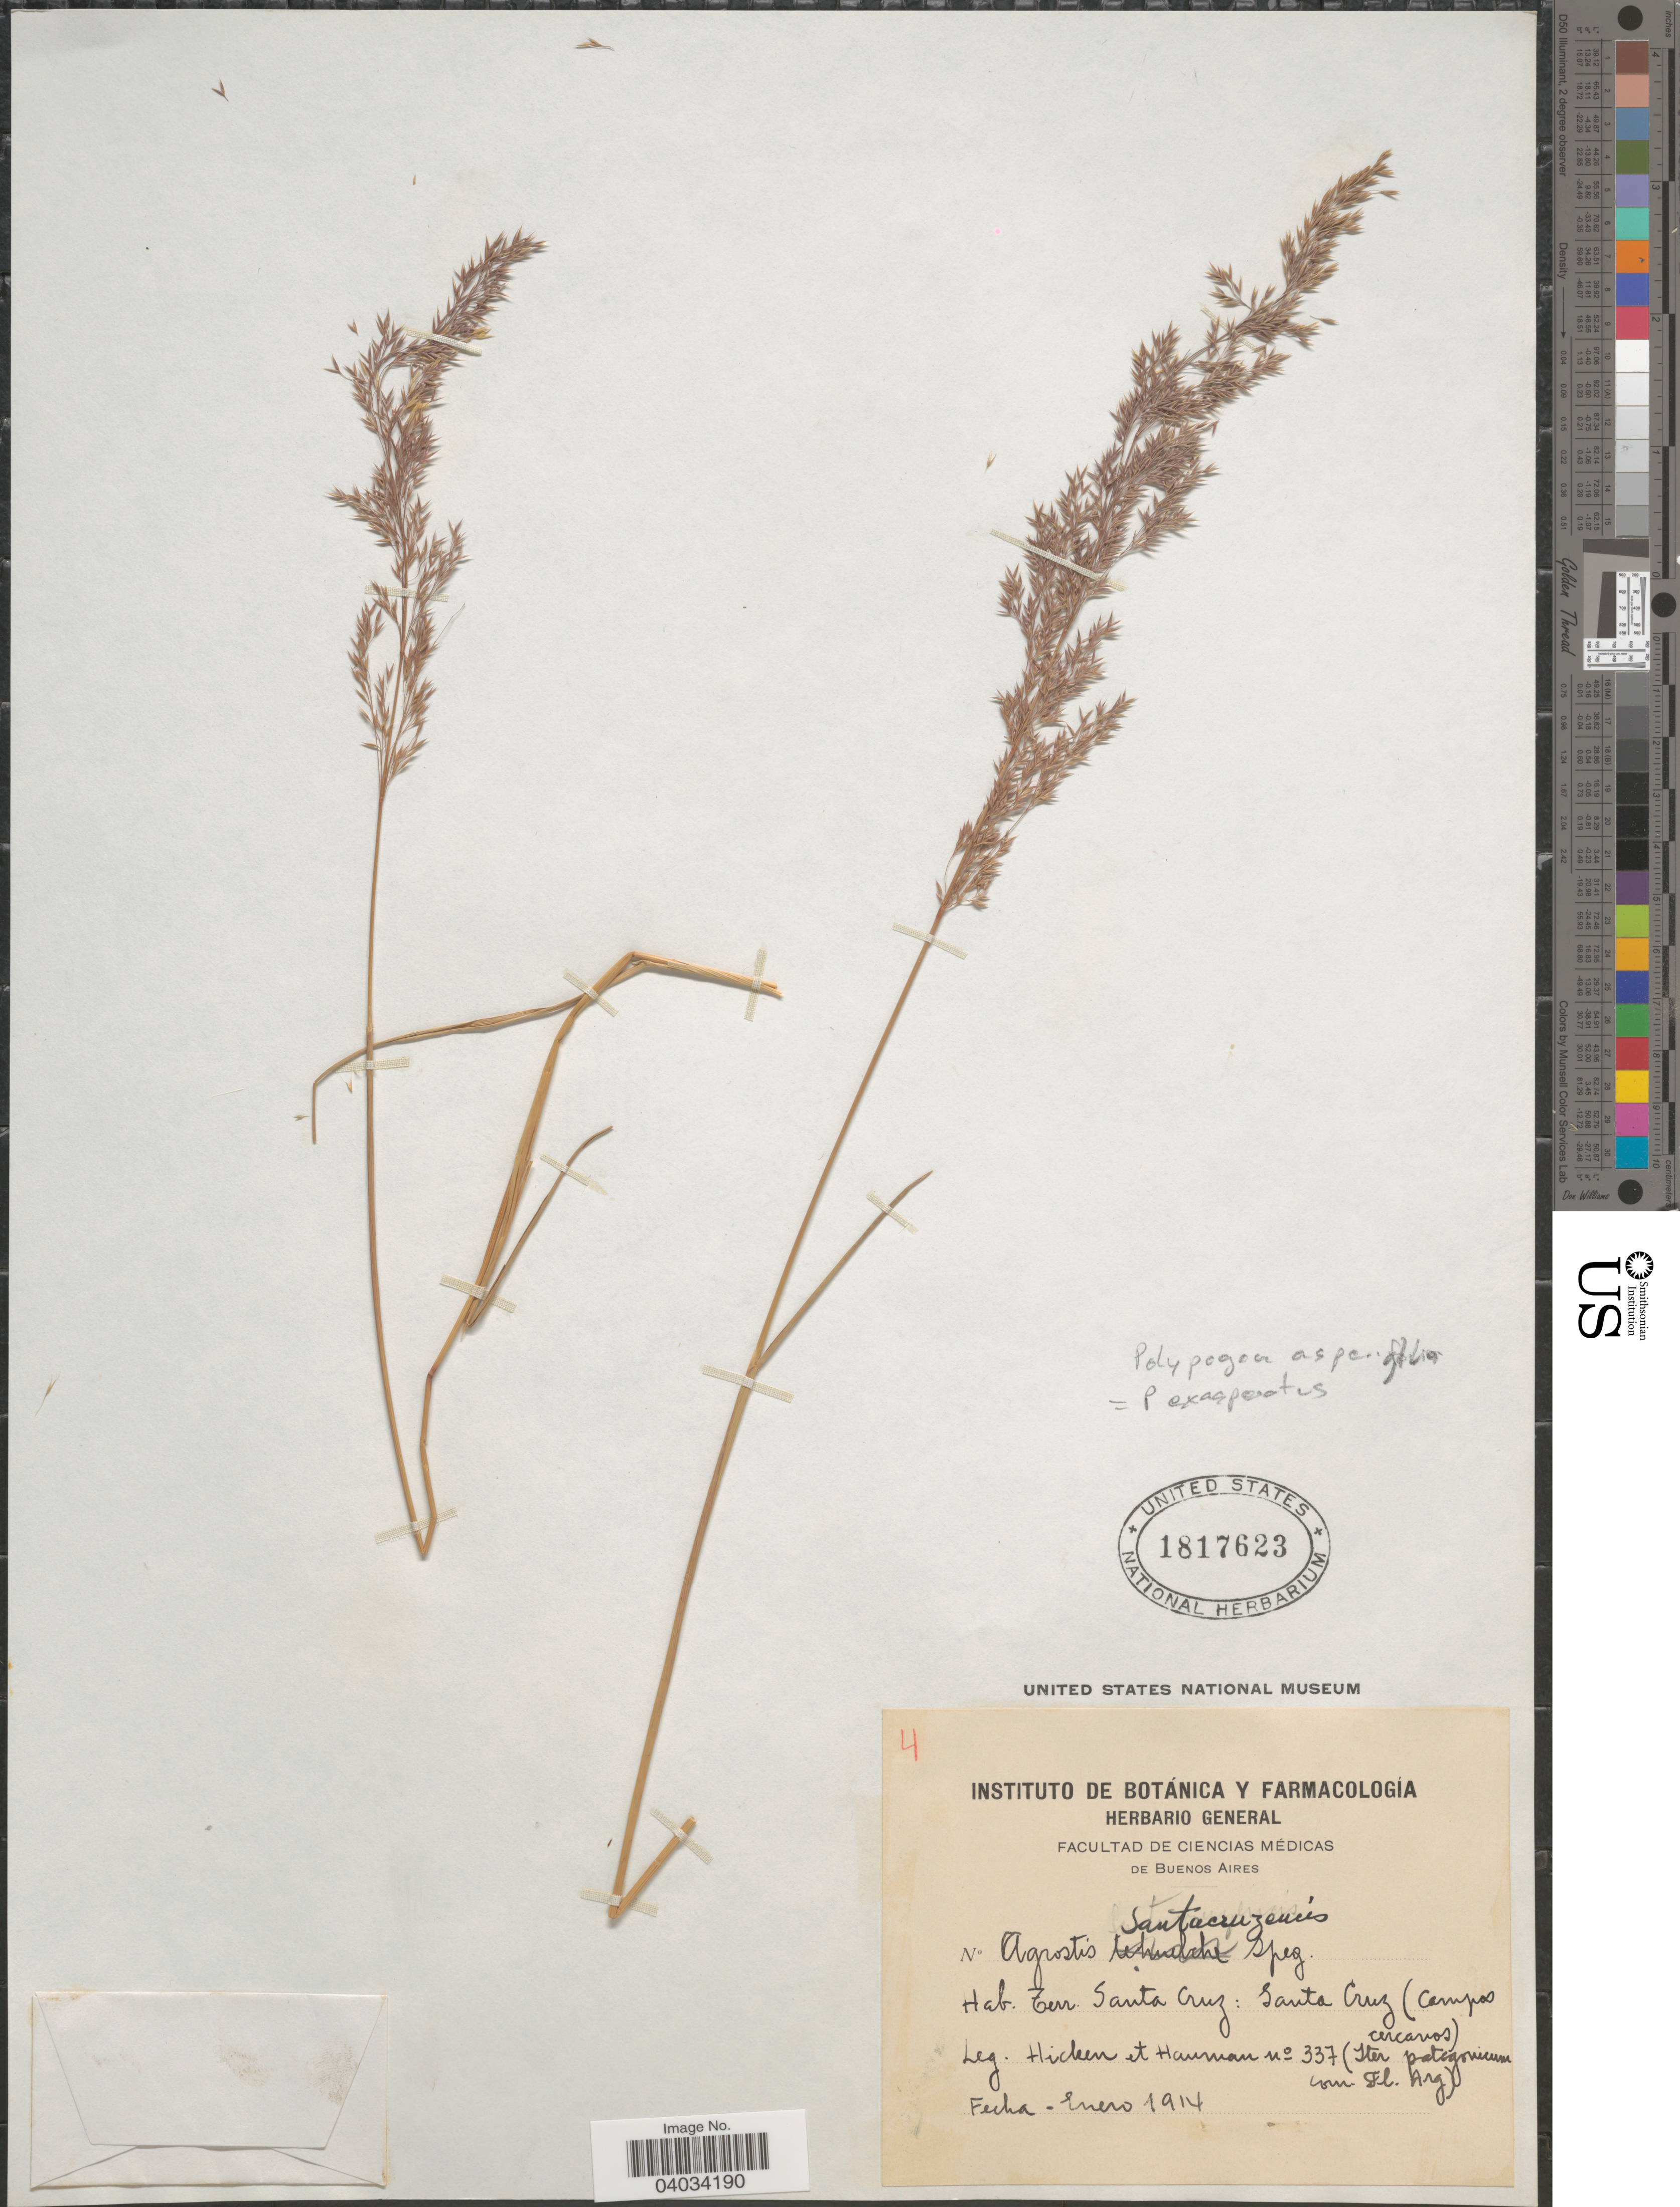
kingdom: Plantae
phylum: Tracheophyta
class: Liliopsida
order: Poales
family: Poaceae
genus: Polypogon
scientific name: Polypogon exasperatus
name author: (Trin.) Renvoize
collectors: Hicken & Hauman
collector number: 337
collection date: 1914-01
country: Argentina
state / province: Santa Cruz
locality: Terr. Santa Cruz: Santa Cruz (Campos cercanos). (Iter patagonicum).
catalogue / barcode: US 1817623